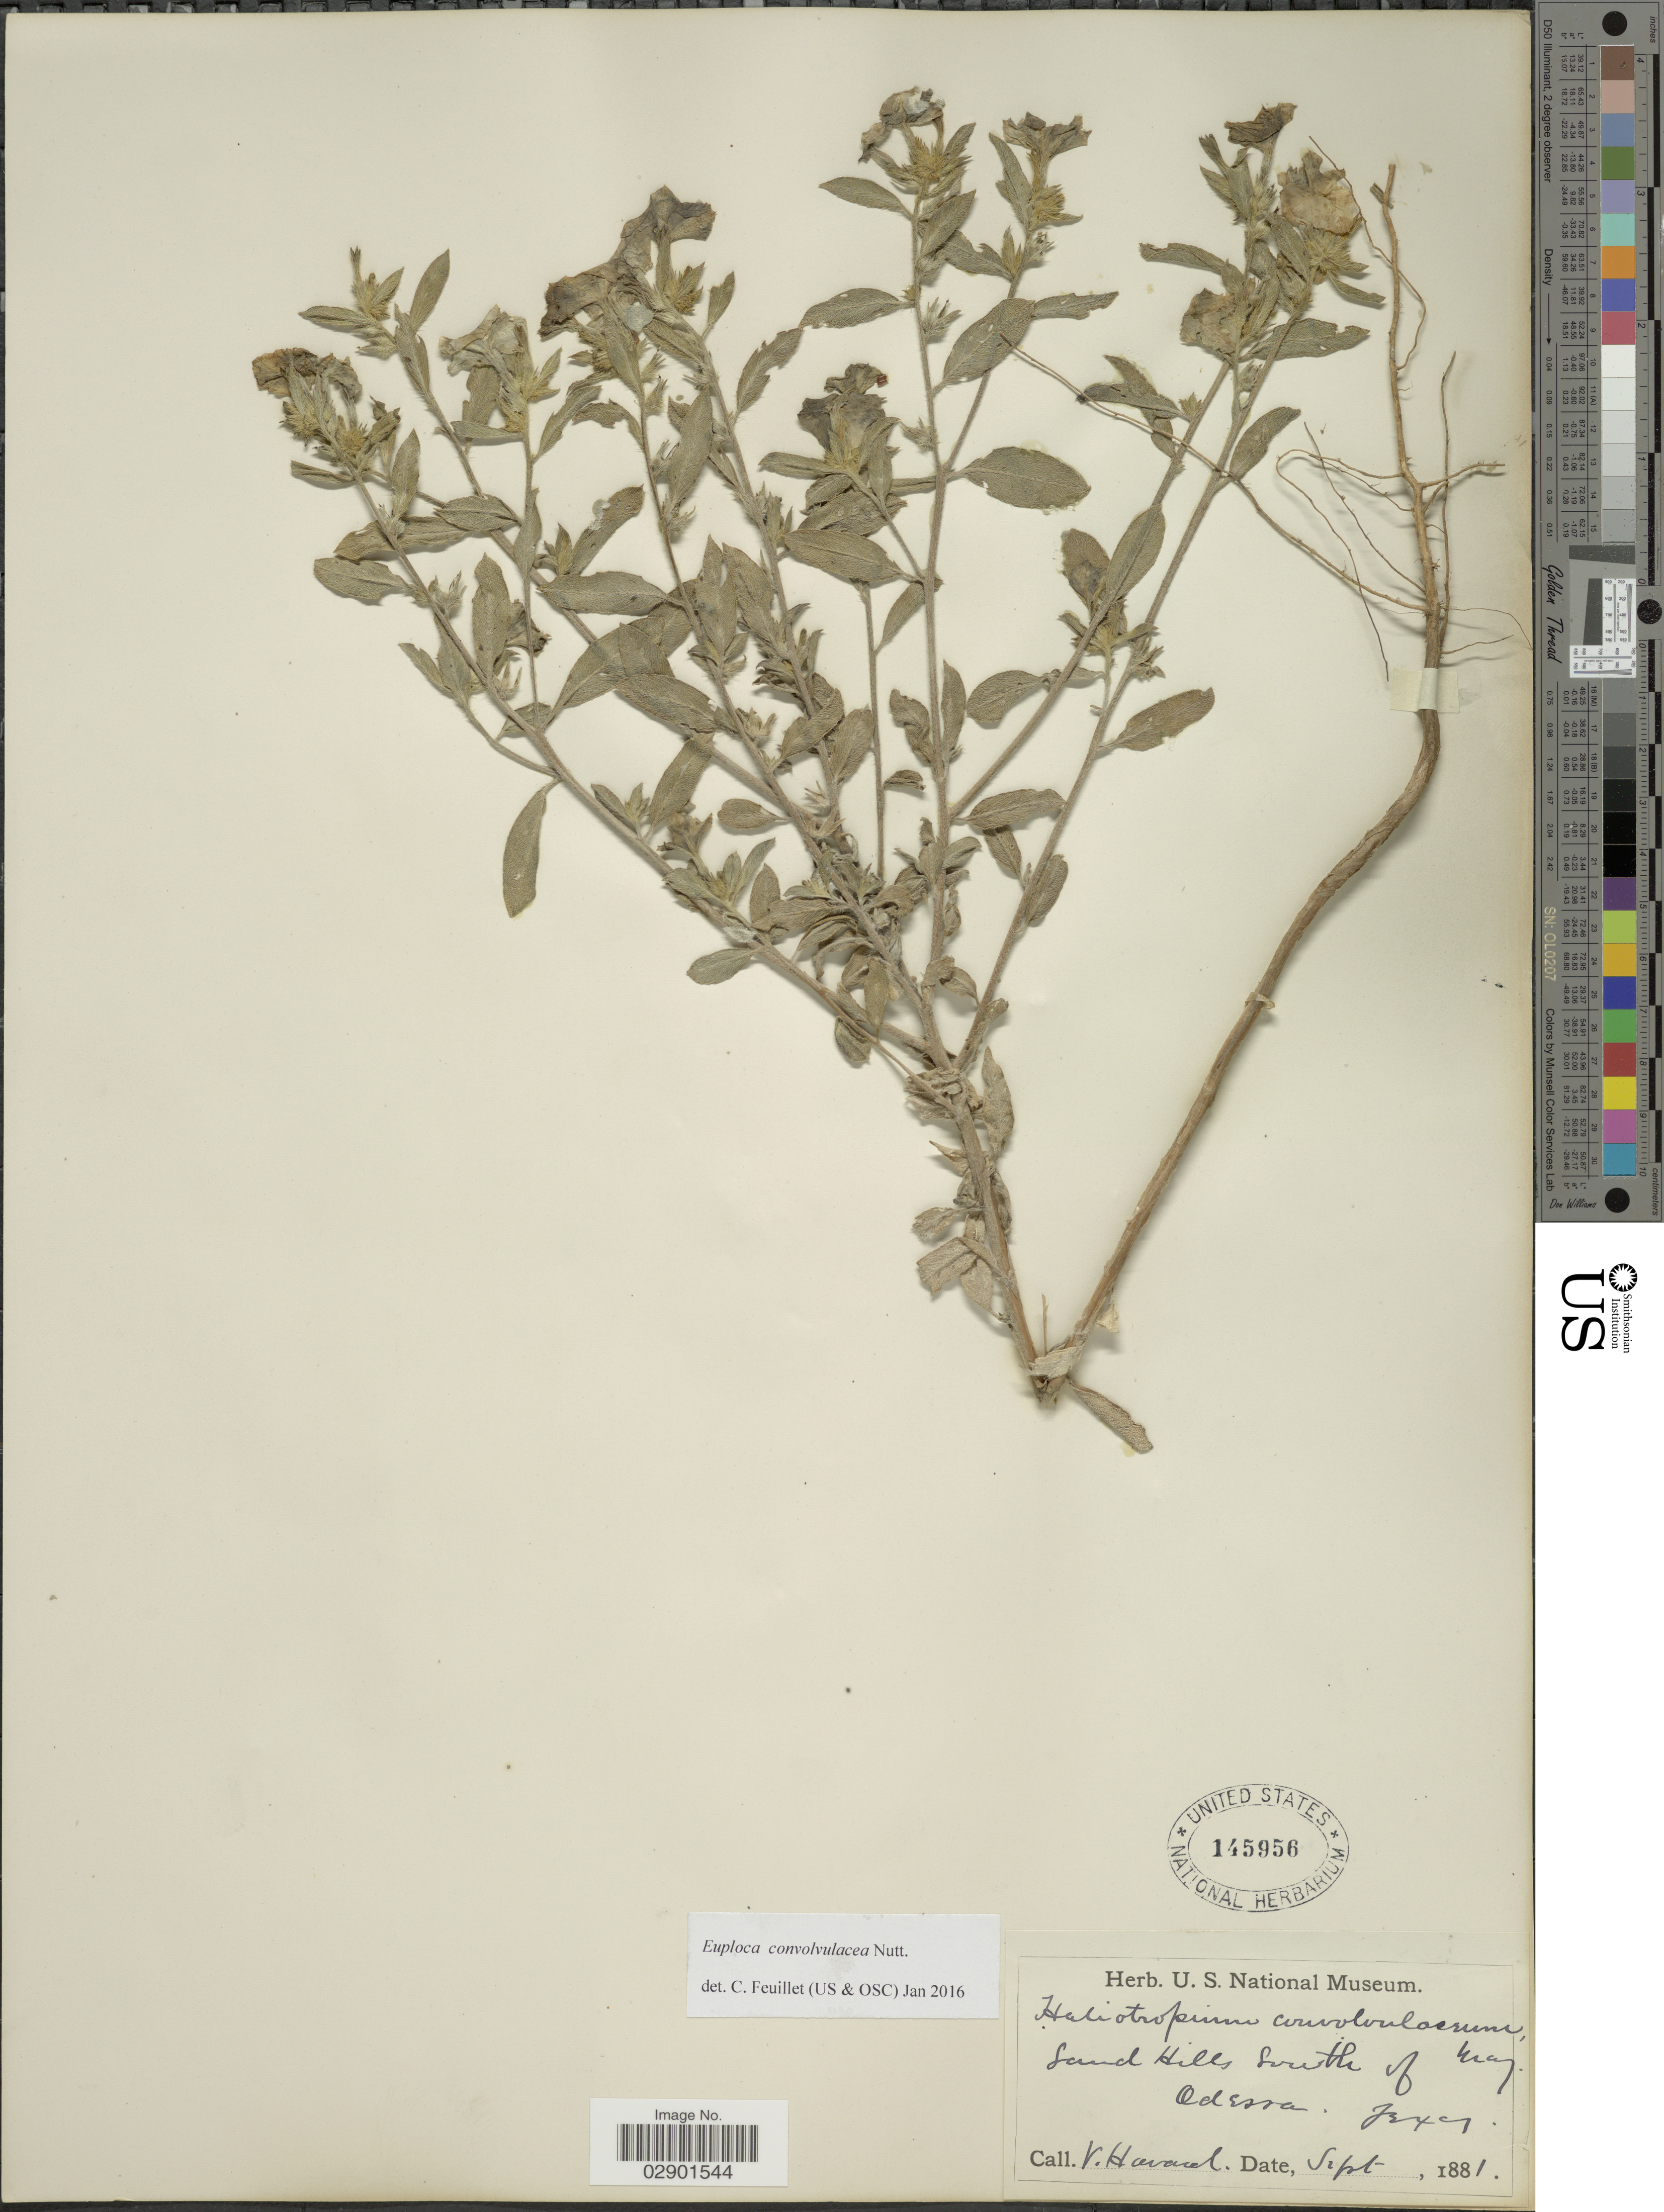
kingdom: Plantae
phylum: Tracheophyta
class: Magnoliopsida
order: Boraginales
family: Heliotropiaceae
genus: Euploca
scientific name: Euploca convolvulacea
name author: Nutt.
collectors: V. Havard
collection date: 1881-09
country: United States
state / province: Texas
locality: Sand Hills South of Odessa.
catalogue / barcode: US 145956